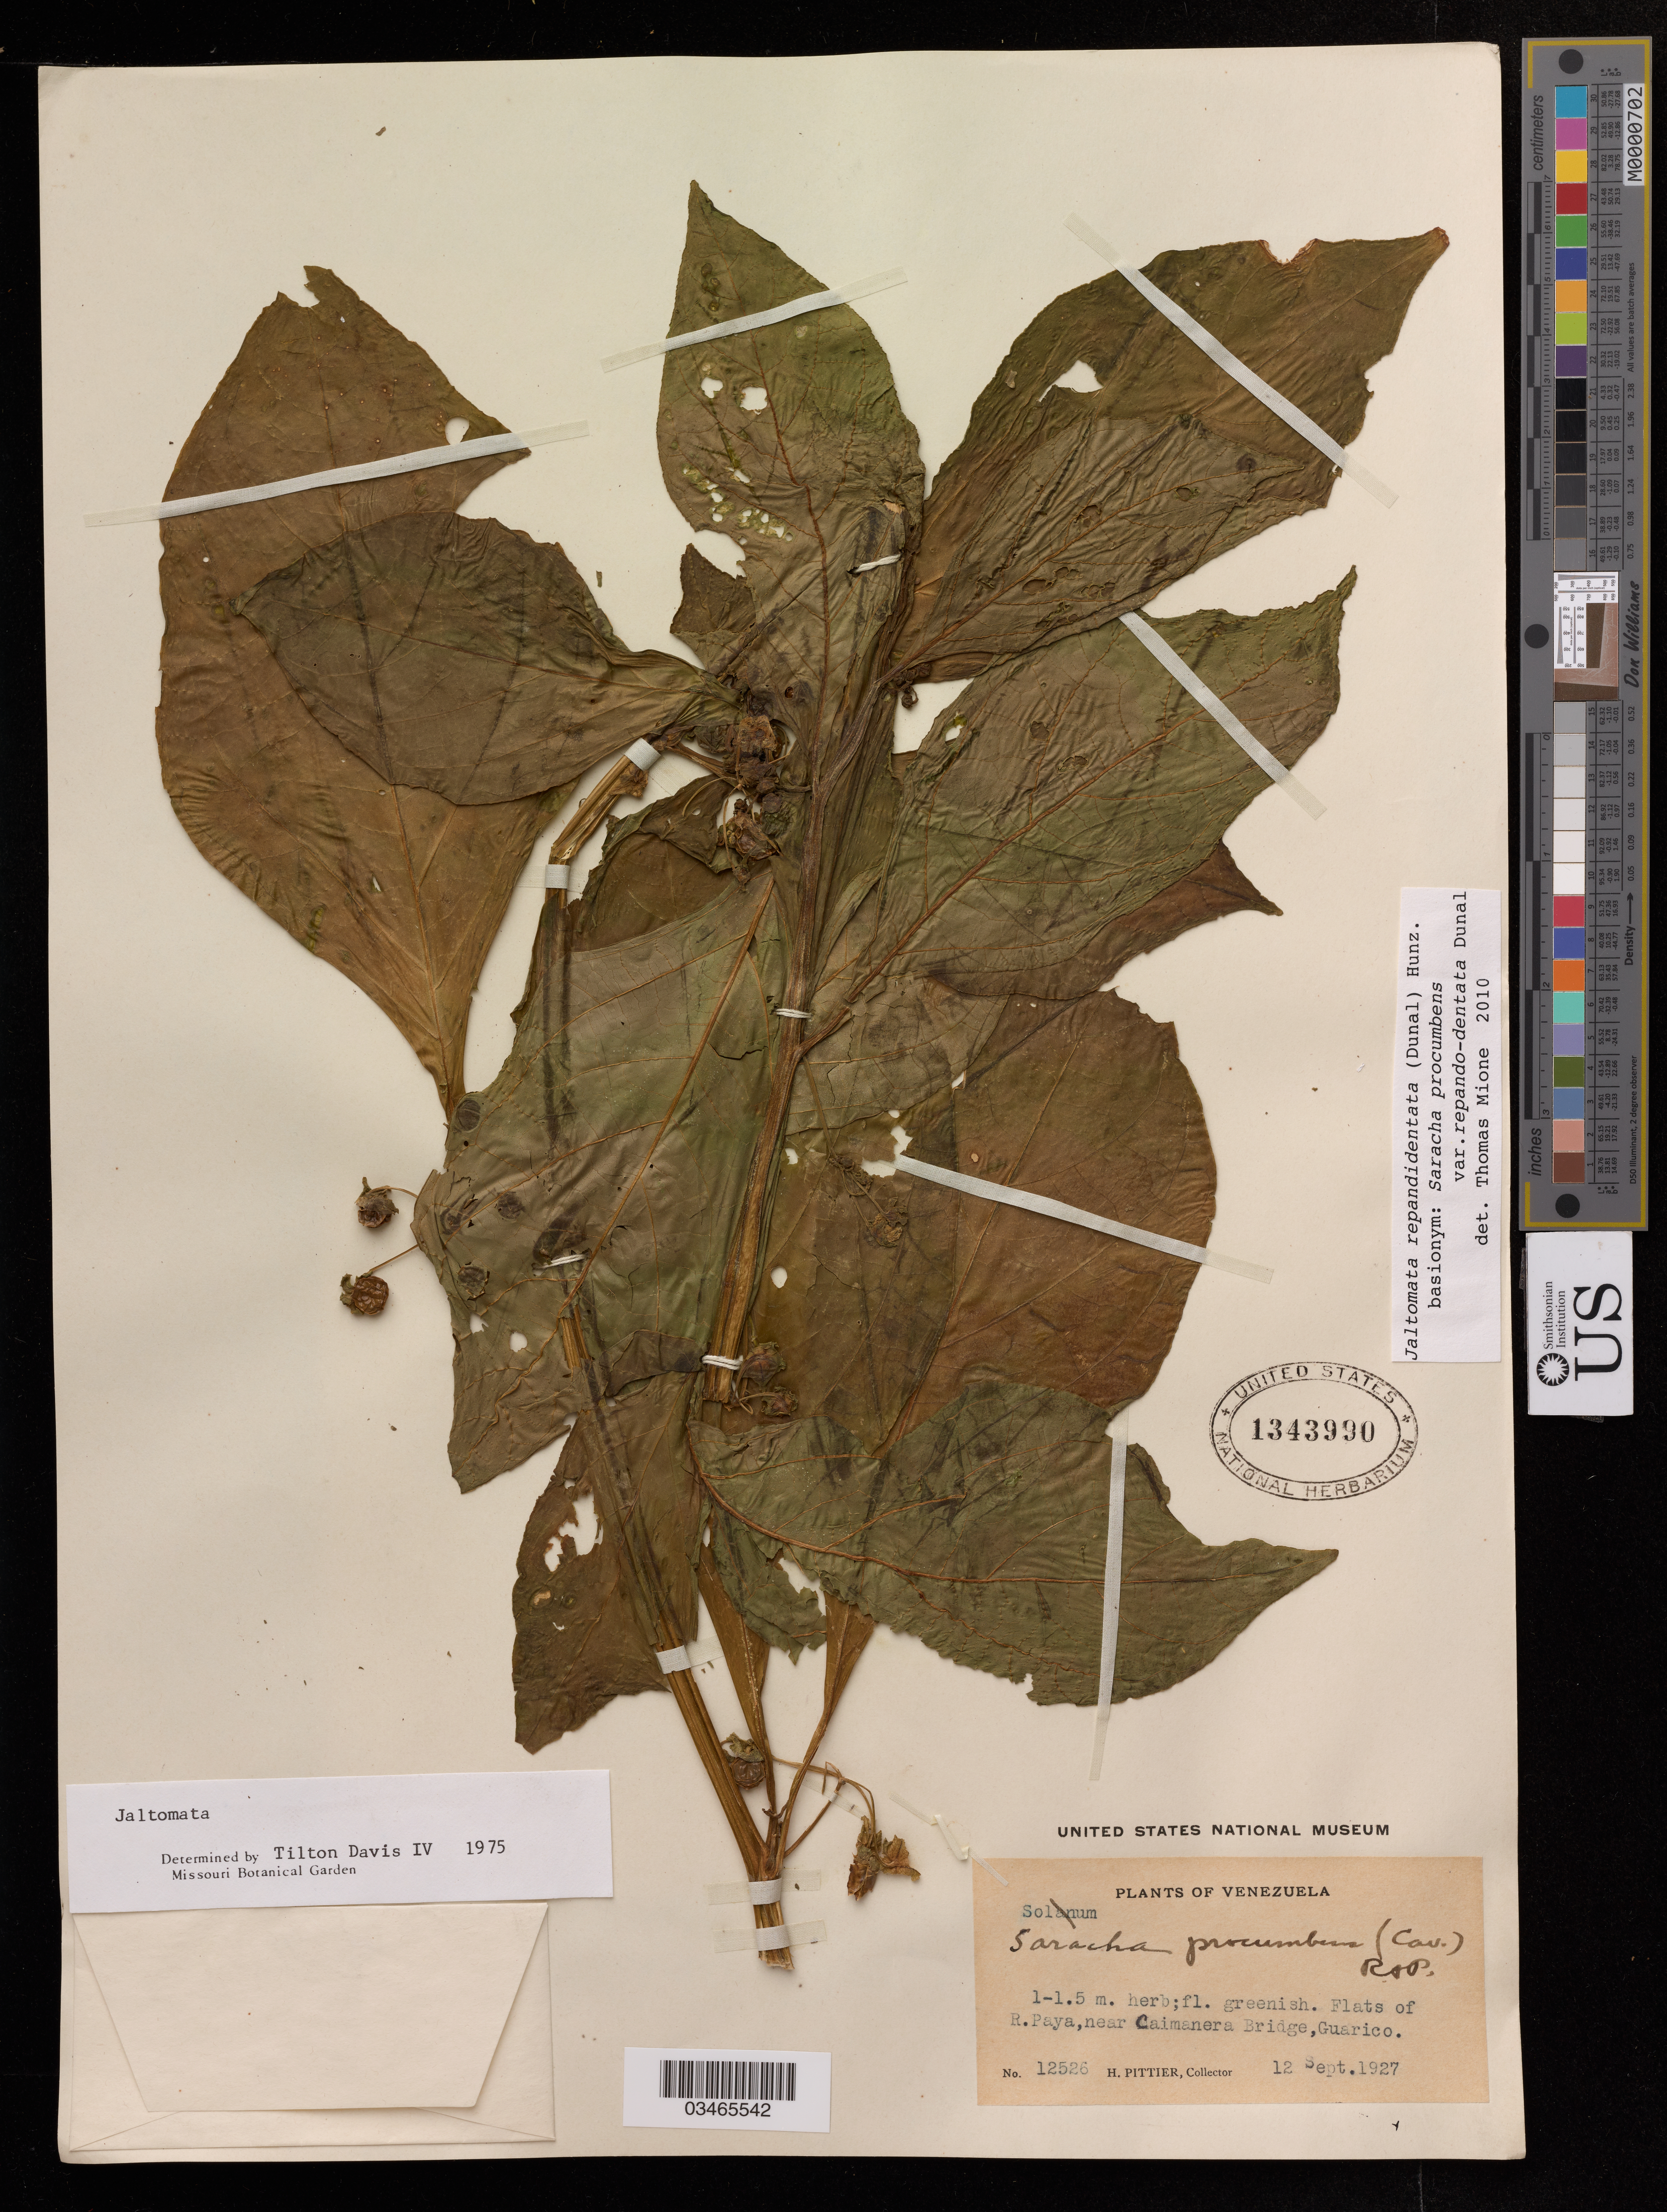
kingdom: Plantae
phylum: Tracheophyta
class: Magnoliopsida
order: Solanales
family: Solanaceae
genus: Jaltomata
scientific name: Jaltomata sp.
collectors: H. Pittier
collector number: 12526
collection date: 1927-09-12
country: Venezuela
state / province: Guarico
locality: Near Caimanera Bridge.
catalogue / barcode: US 1343990